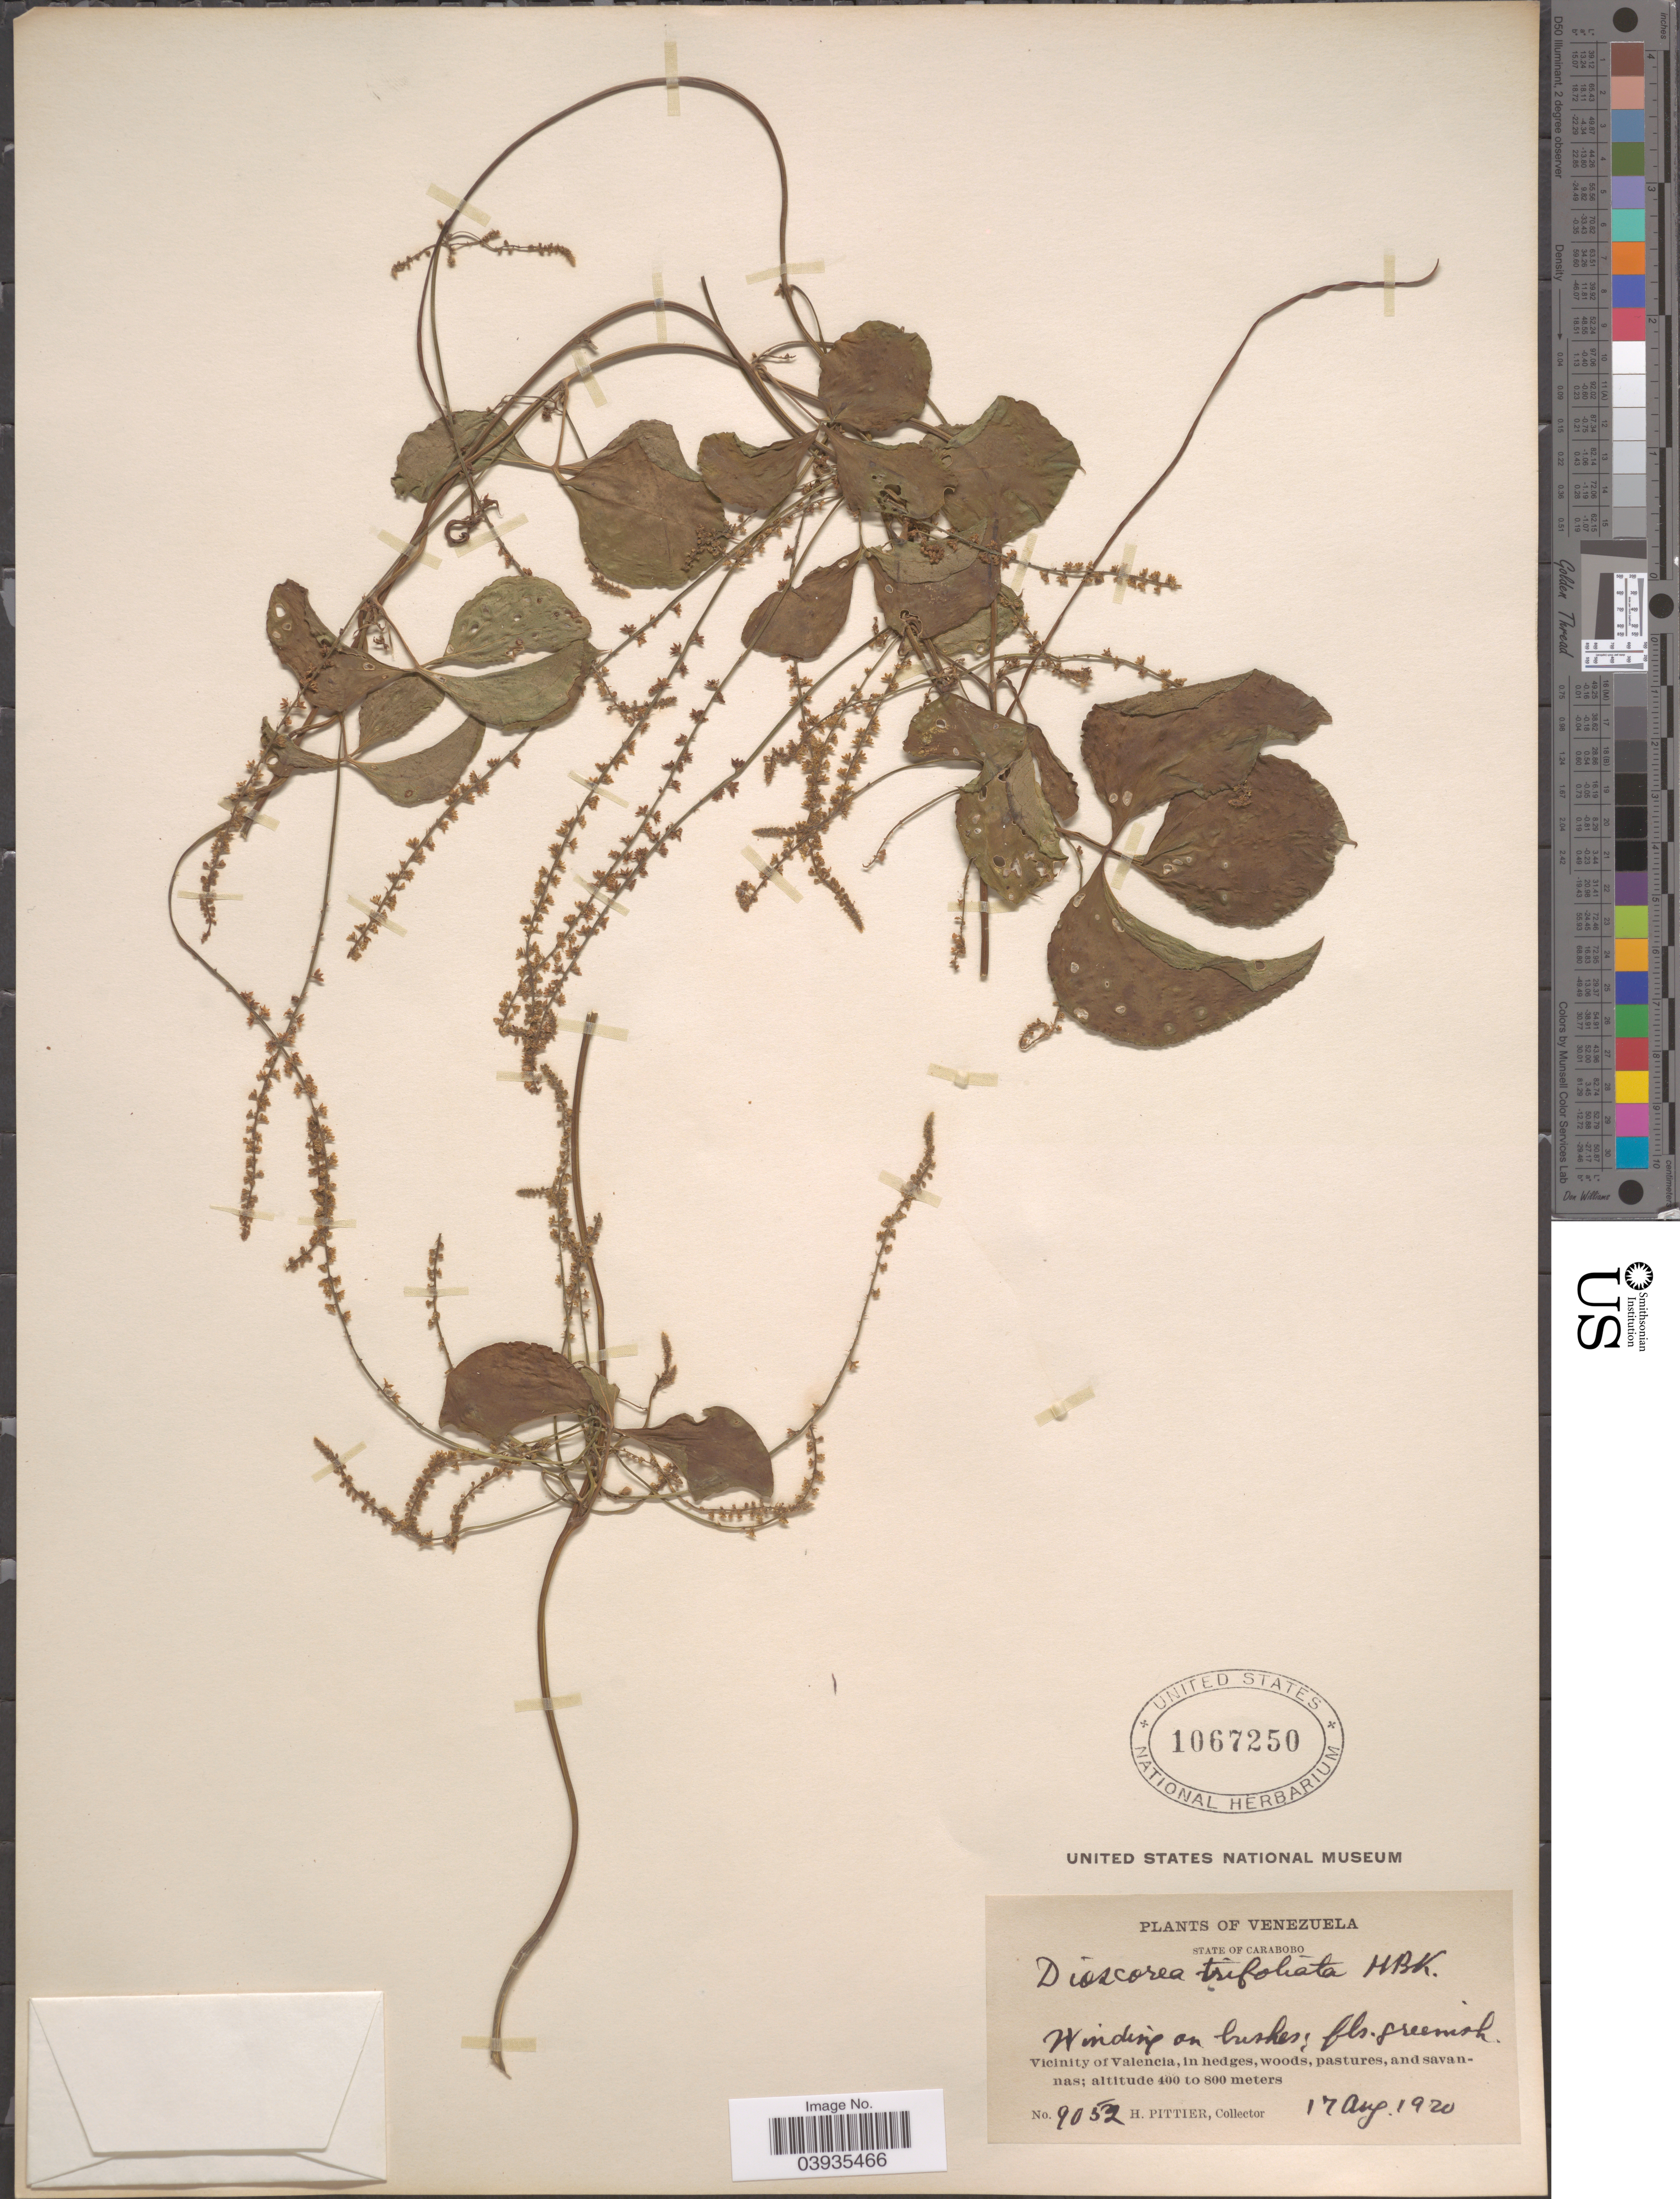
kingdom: Plantae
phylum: Tracheophyta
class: Liliopsida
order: Dioscoreales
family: Dioscoreaceae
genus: Dioscorea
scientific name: Dioscorea trifoliata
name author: Kunth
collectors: H. F. Pittier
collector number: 9052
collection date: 1920-08-17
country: Venezuela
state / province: Carabobo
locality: Vicinity of Valencia, in hedges, woods, pastures, and savannas.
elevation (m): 400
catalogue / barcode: US 1067250